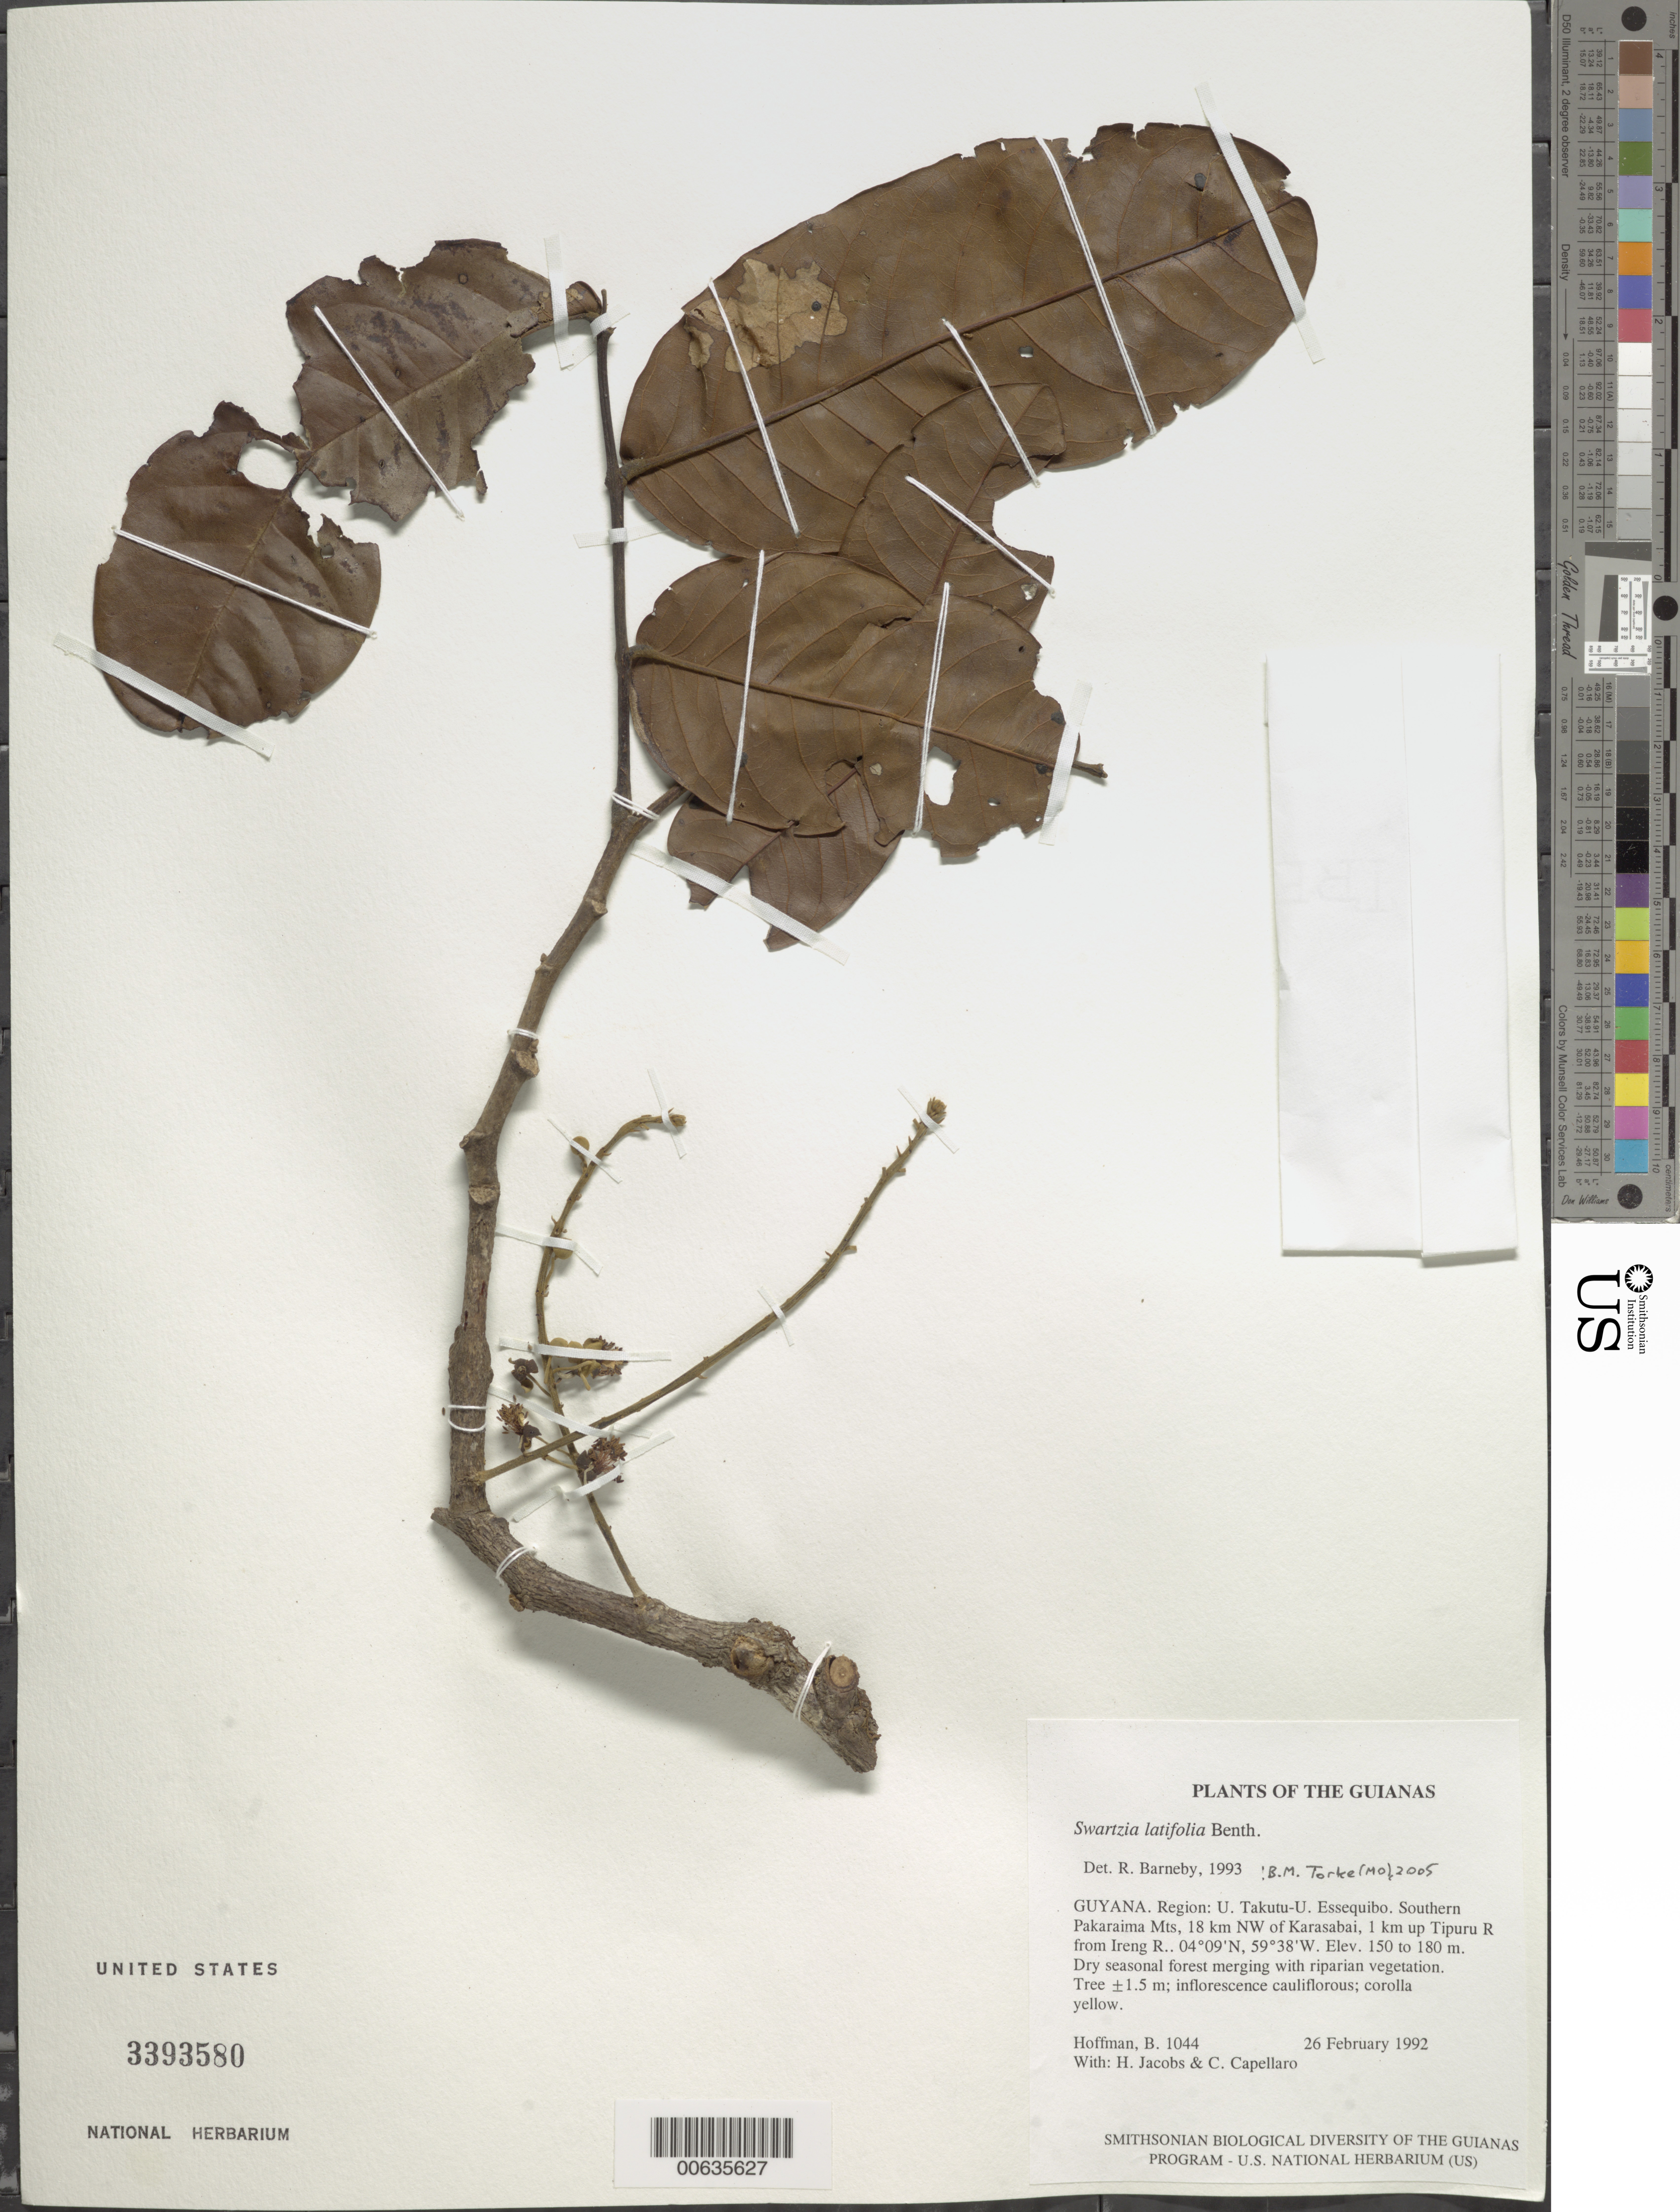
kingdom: Plantae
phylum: Tracheophyta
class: Magnoliopsida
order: Fabales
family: Fabaceae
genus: Swartzia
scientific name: Swartzia latifolia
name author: Benth.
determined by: Barneby, Rupert C., (NY)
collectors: B. Hoffman, H. Jacobs & C. Capellaro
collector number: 1044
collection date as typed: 26 February 1992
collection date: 1992-02-26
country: Guyana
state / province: U. Takutu-U. Essequibo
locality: Southern Pakaraima Mts, 18 km NW of Karasabai, 1 km up Tipuru River from Ireng River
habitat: Dry seasonal forest merging with riparian vegetation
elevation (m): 150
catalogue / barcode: US 3393580